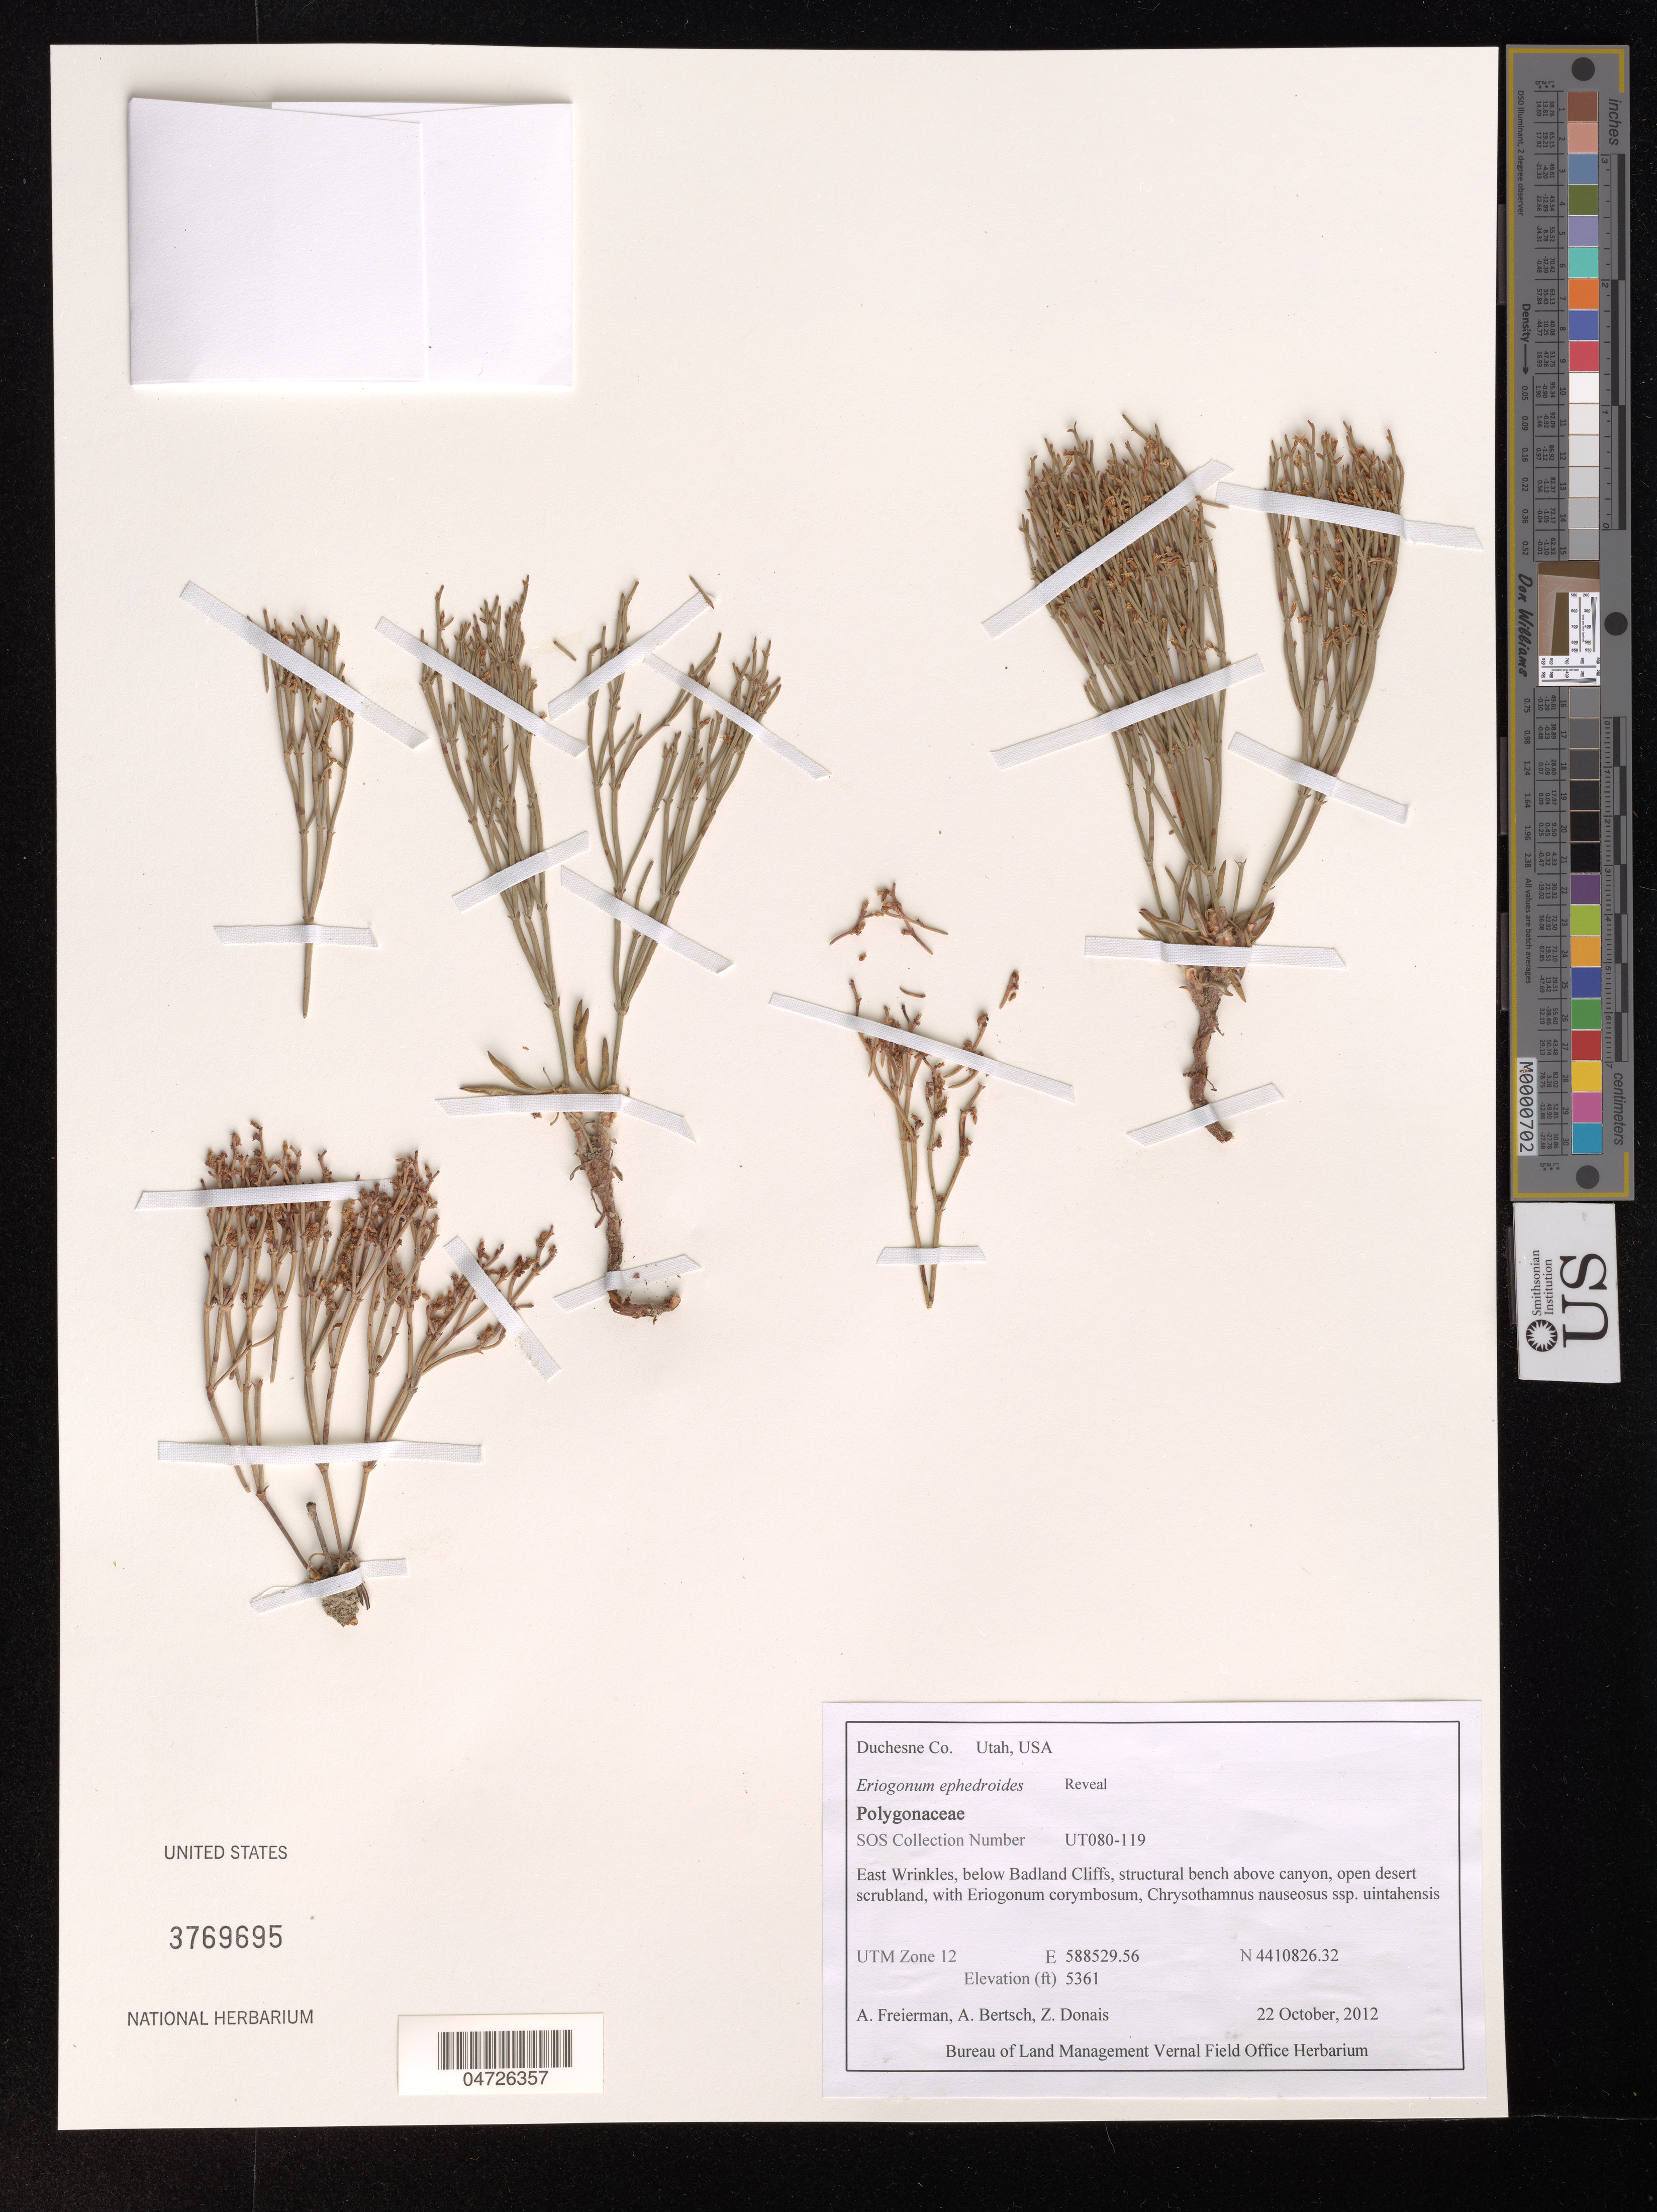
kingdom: Plantae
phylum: Tracheophyta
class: Magnoliopsida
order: Caryophyllales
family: Polygonaceae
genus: Eriogonum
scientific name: Eriogonum ephedroides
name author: Reveal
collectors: A. Freierman, A. Bertsch & Z. Donais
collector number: UT080-119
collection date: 2012-10-22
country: United States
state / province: Utah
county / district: Duchesne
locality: Duchesne Co. East Wrinkles, below Badland Cliffs. UTM Zone 12.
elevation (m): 1634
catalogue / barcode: US 3769695